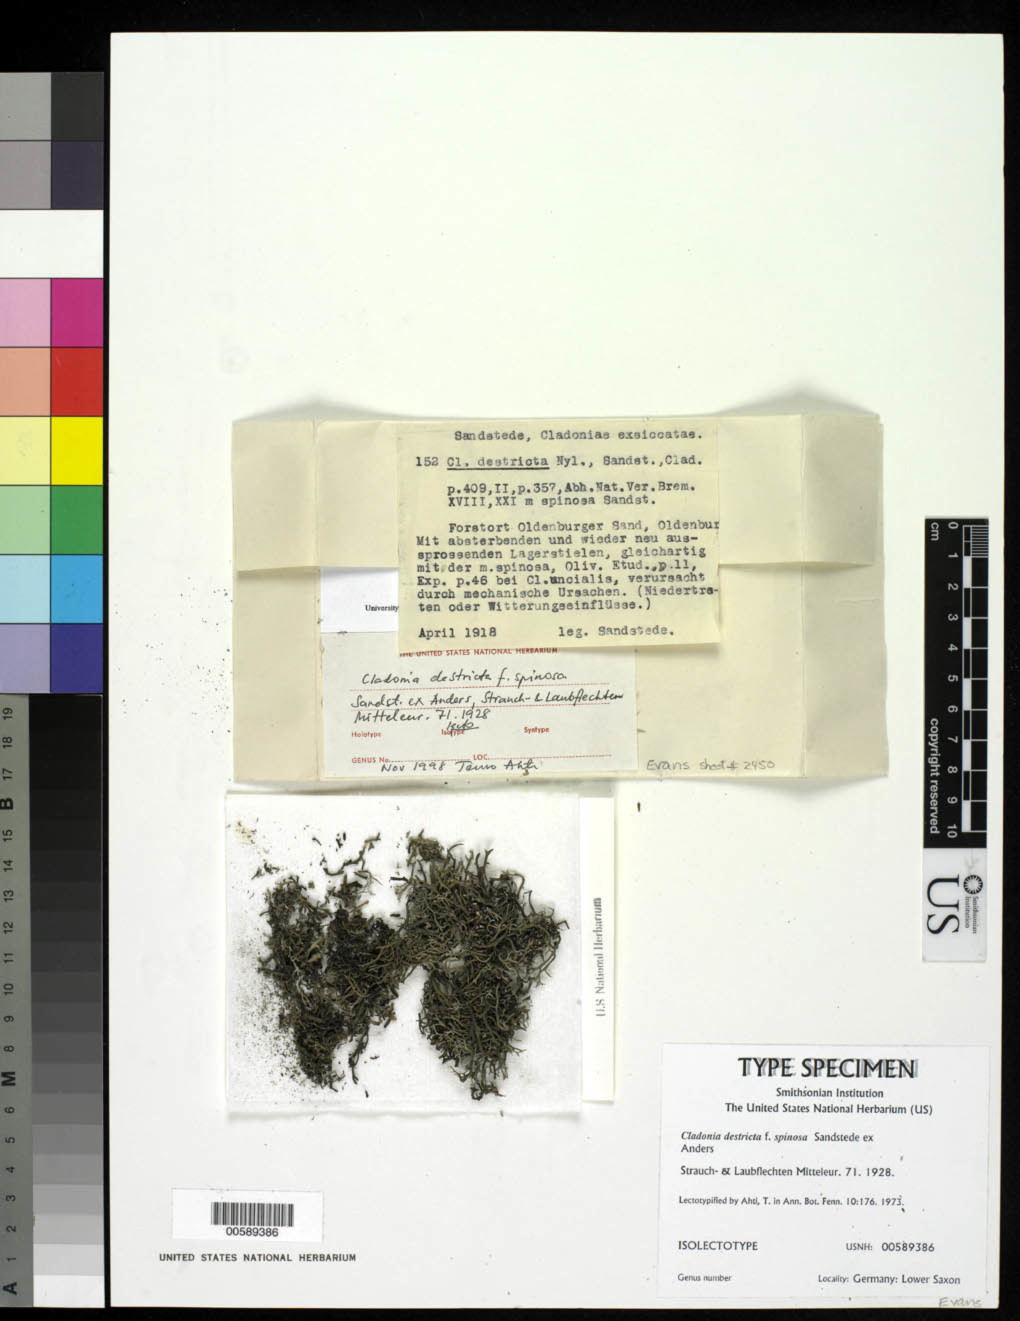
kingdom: Fungi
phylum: Ascomycota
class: Lecanoromycetes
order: Lecanorales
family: Cladoniaceae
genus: Cladonia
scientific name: Cladonia destricta f. spinosa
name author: Sandst. ex Anders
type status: Isolectotype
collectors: H. Sandstede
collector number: Sandst., Clad. Exs. 152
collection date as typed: Apr 1918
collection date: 1918-04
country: Germany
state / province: Niedersachsen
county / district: Oldenburg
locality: Forstort Oldenburger Sand.